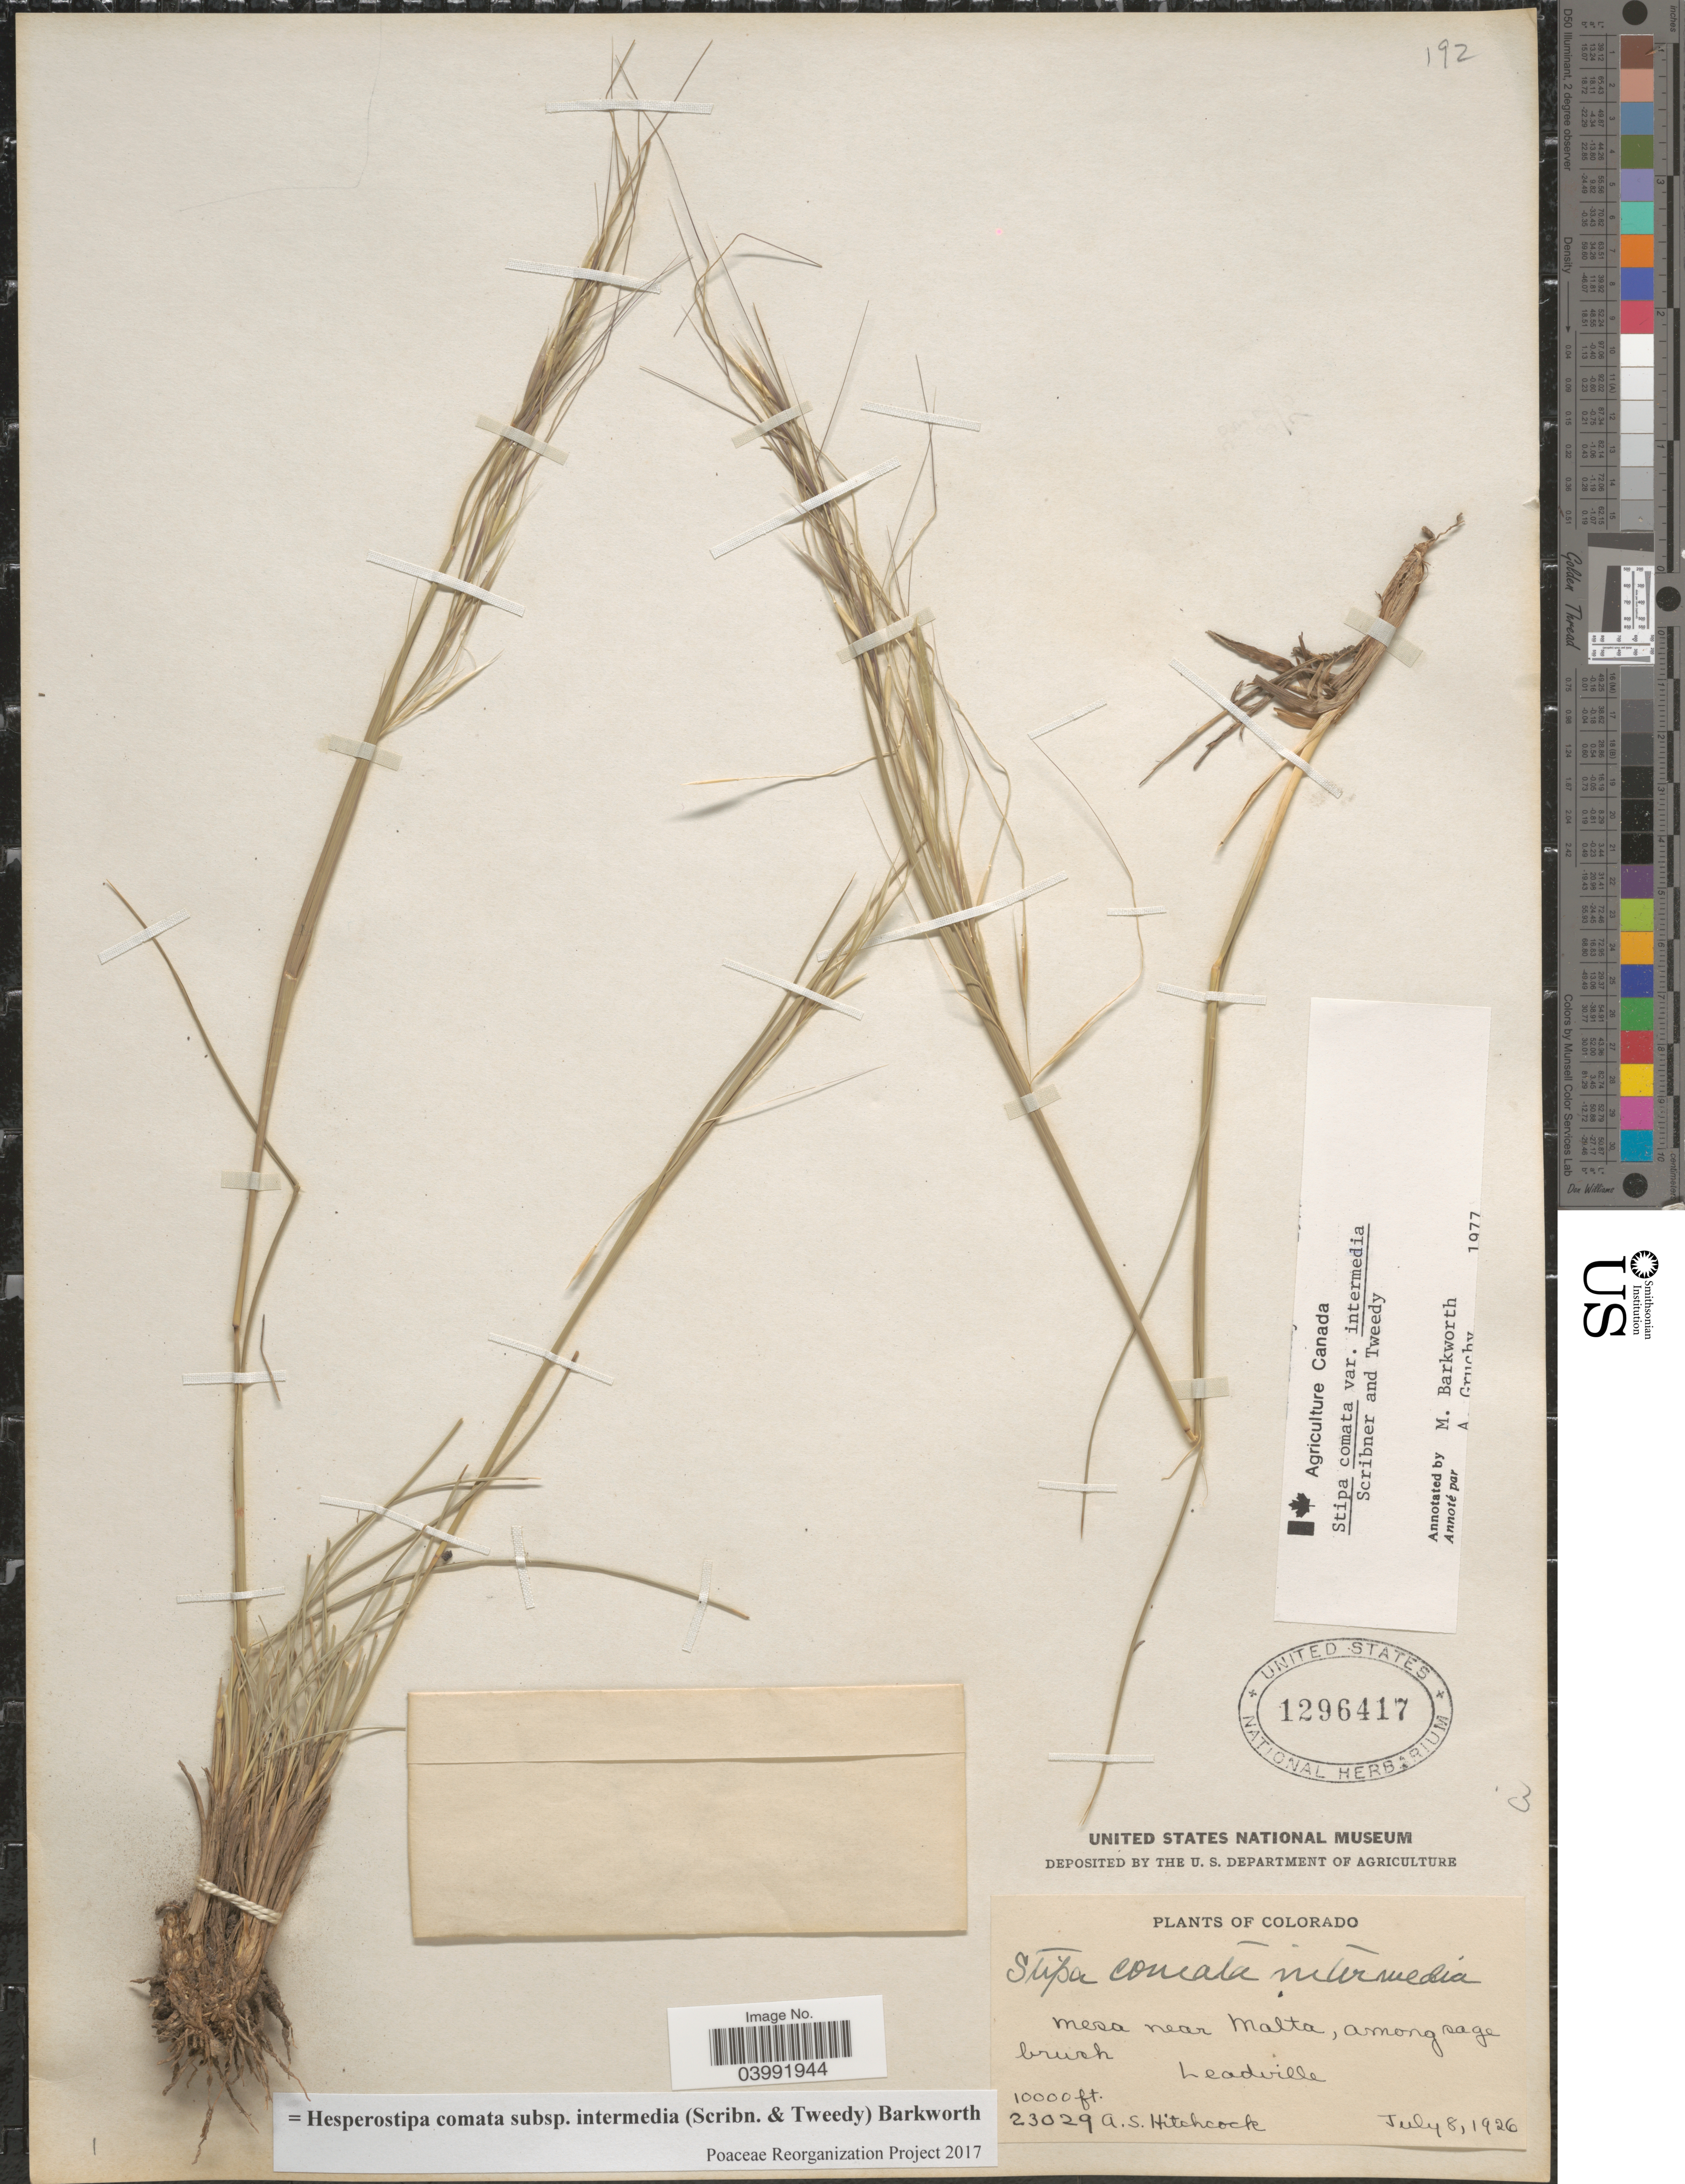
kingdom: Plantae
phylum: Tracheophyta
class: Liliopsida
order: Poales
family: Poaceae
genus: Hesperostipa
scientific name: Hesperostipa comata subsp. intermedia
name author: (Scribn. & Tweedy) Barkworth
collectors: A. S. Hitchcock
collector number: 23029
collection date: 1926-07-08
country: United States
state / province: Colorado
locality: Mesa near Malta, among brush. Leadville.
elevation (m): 3048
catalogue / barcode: US 1296417